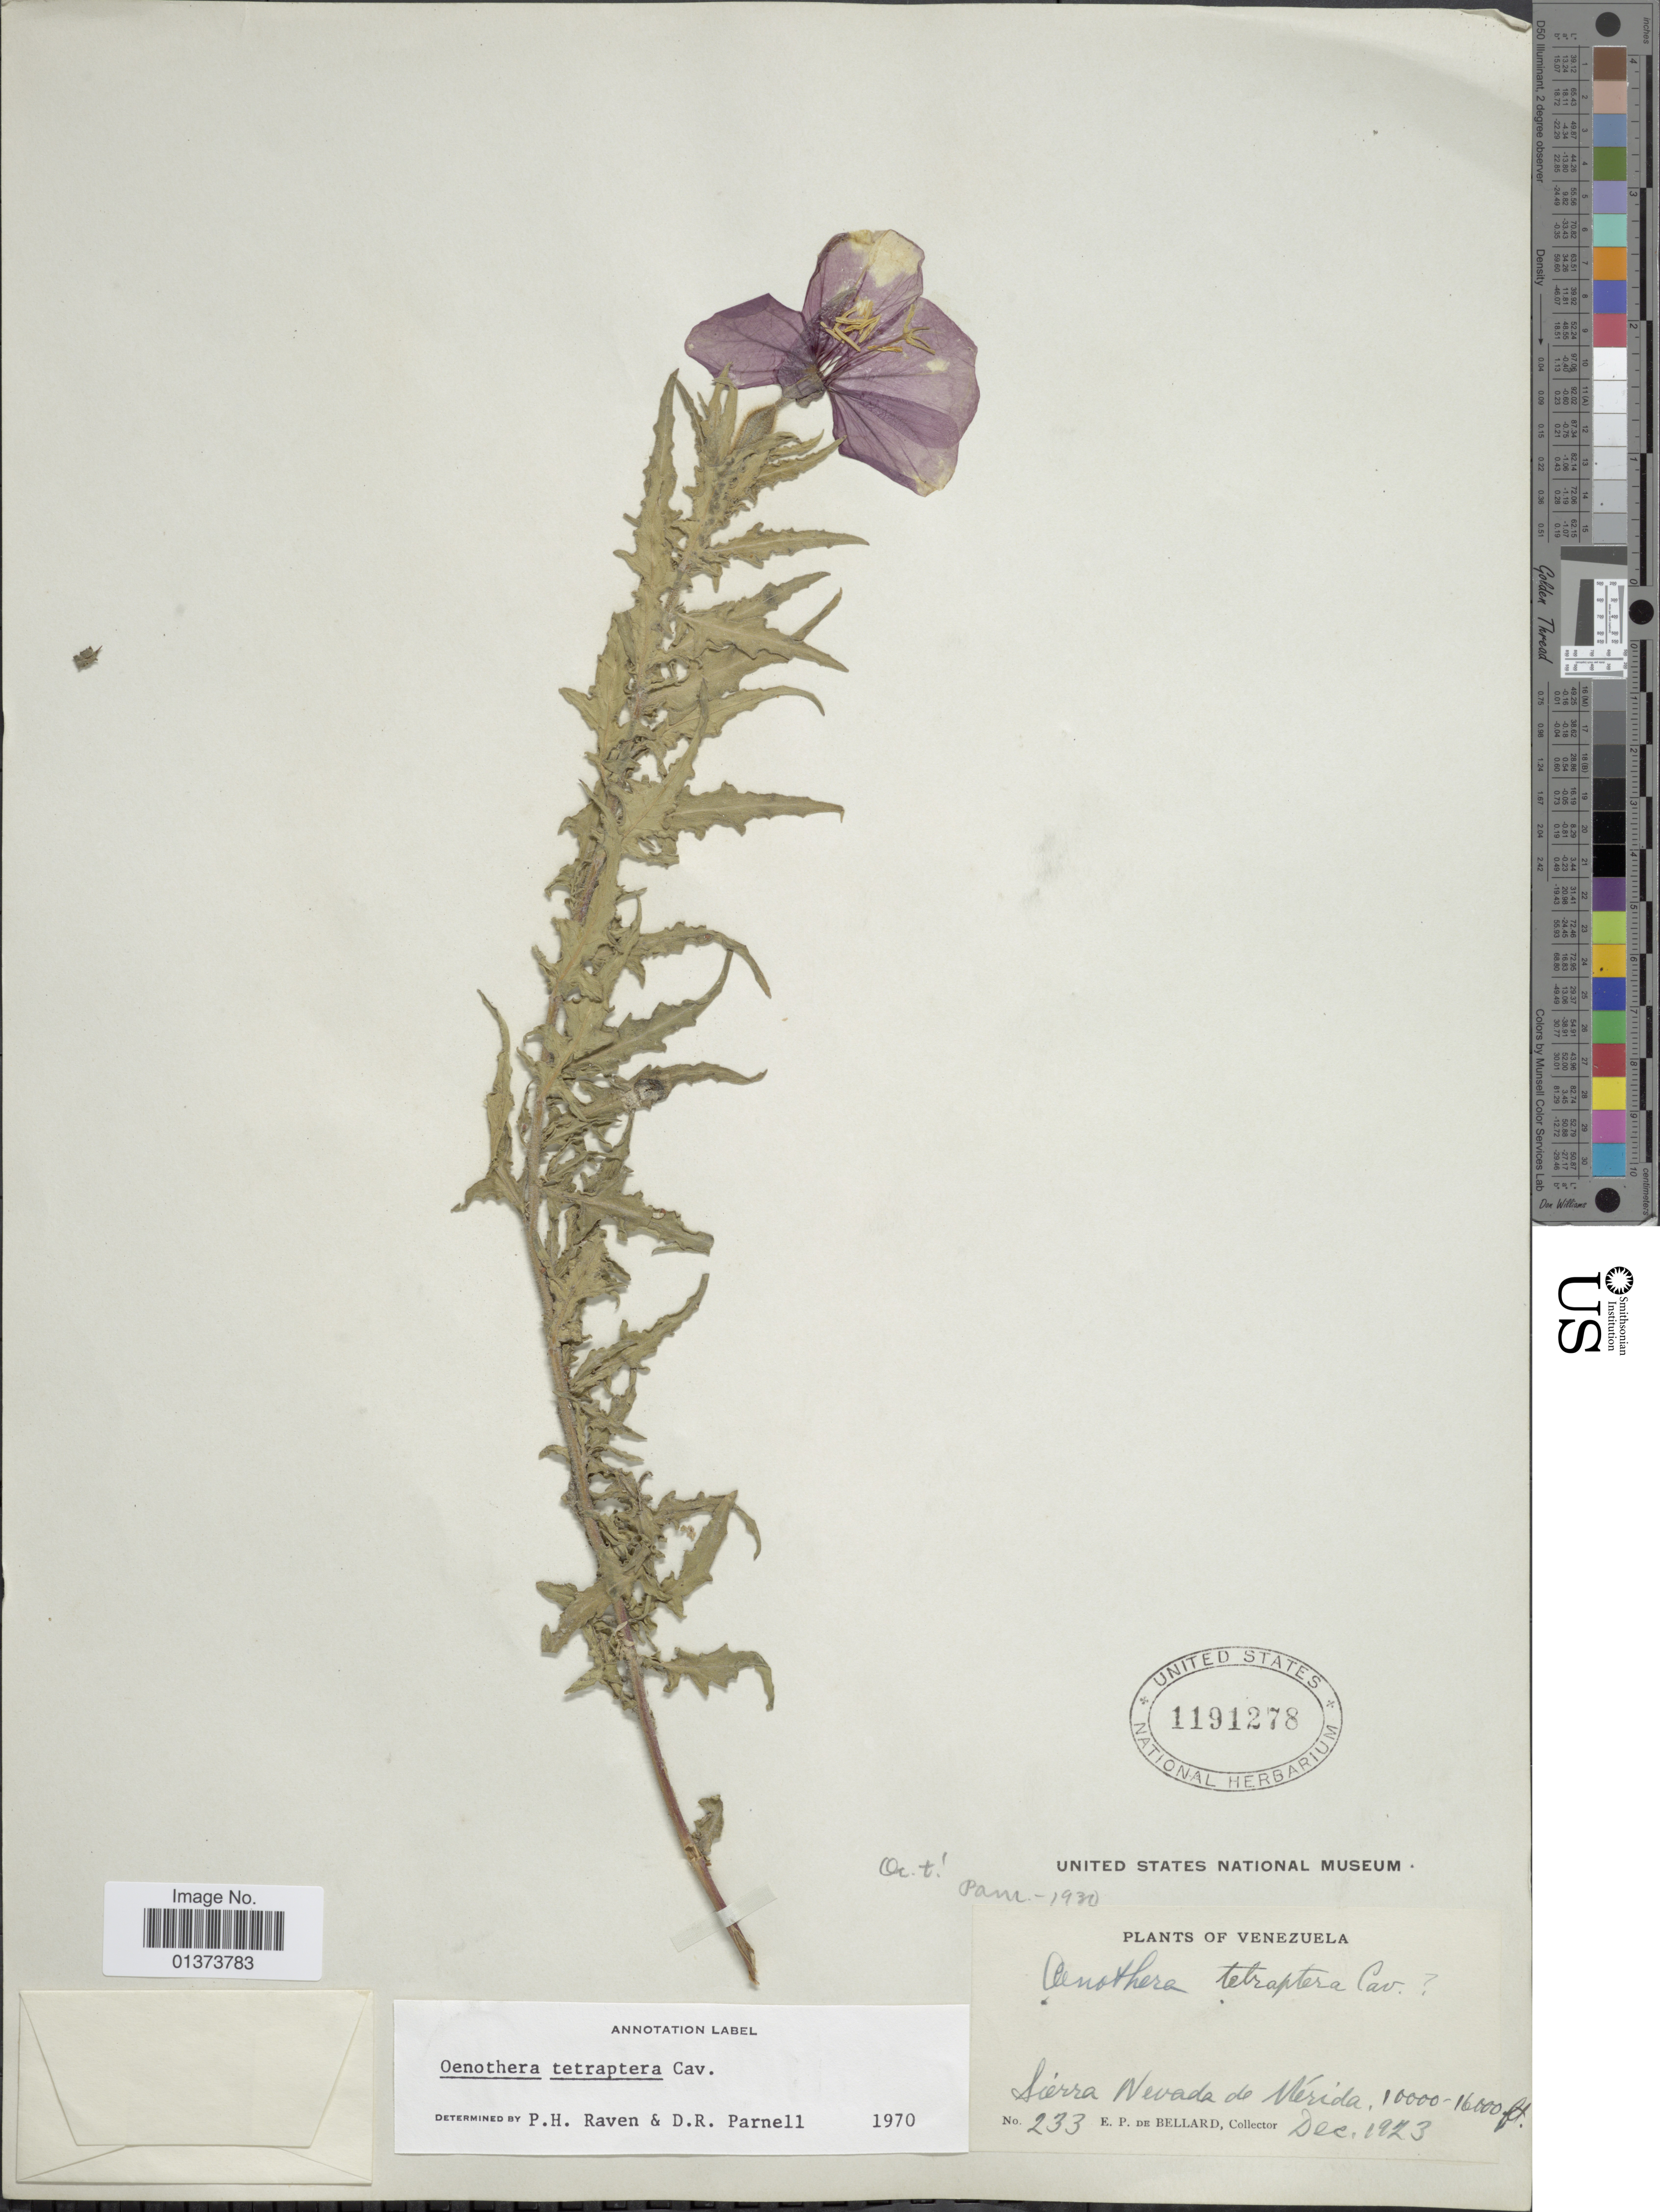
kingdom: Plantae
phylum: Tracheophyta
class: Magnoliopsida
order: Myrtales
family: Onagraceae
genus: Oenothera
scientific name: Oenothera tetraptera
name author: Cav.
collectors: E. de Bellard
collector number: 233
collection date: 1923-12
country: Venezuela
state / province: Mérida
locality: Sierra Nevada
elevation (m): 3048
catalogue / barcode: US 1191278